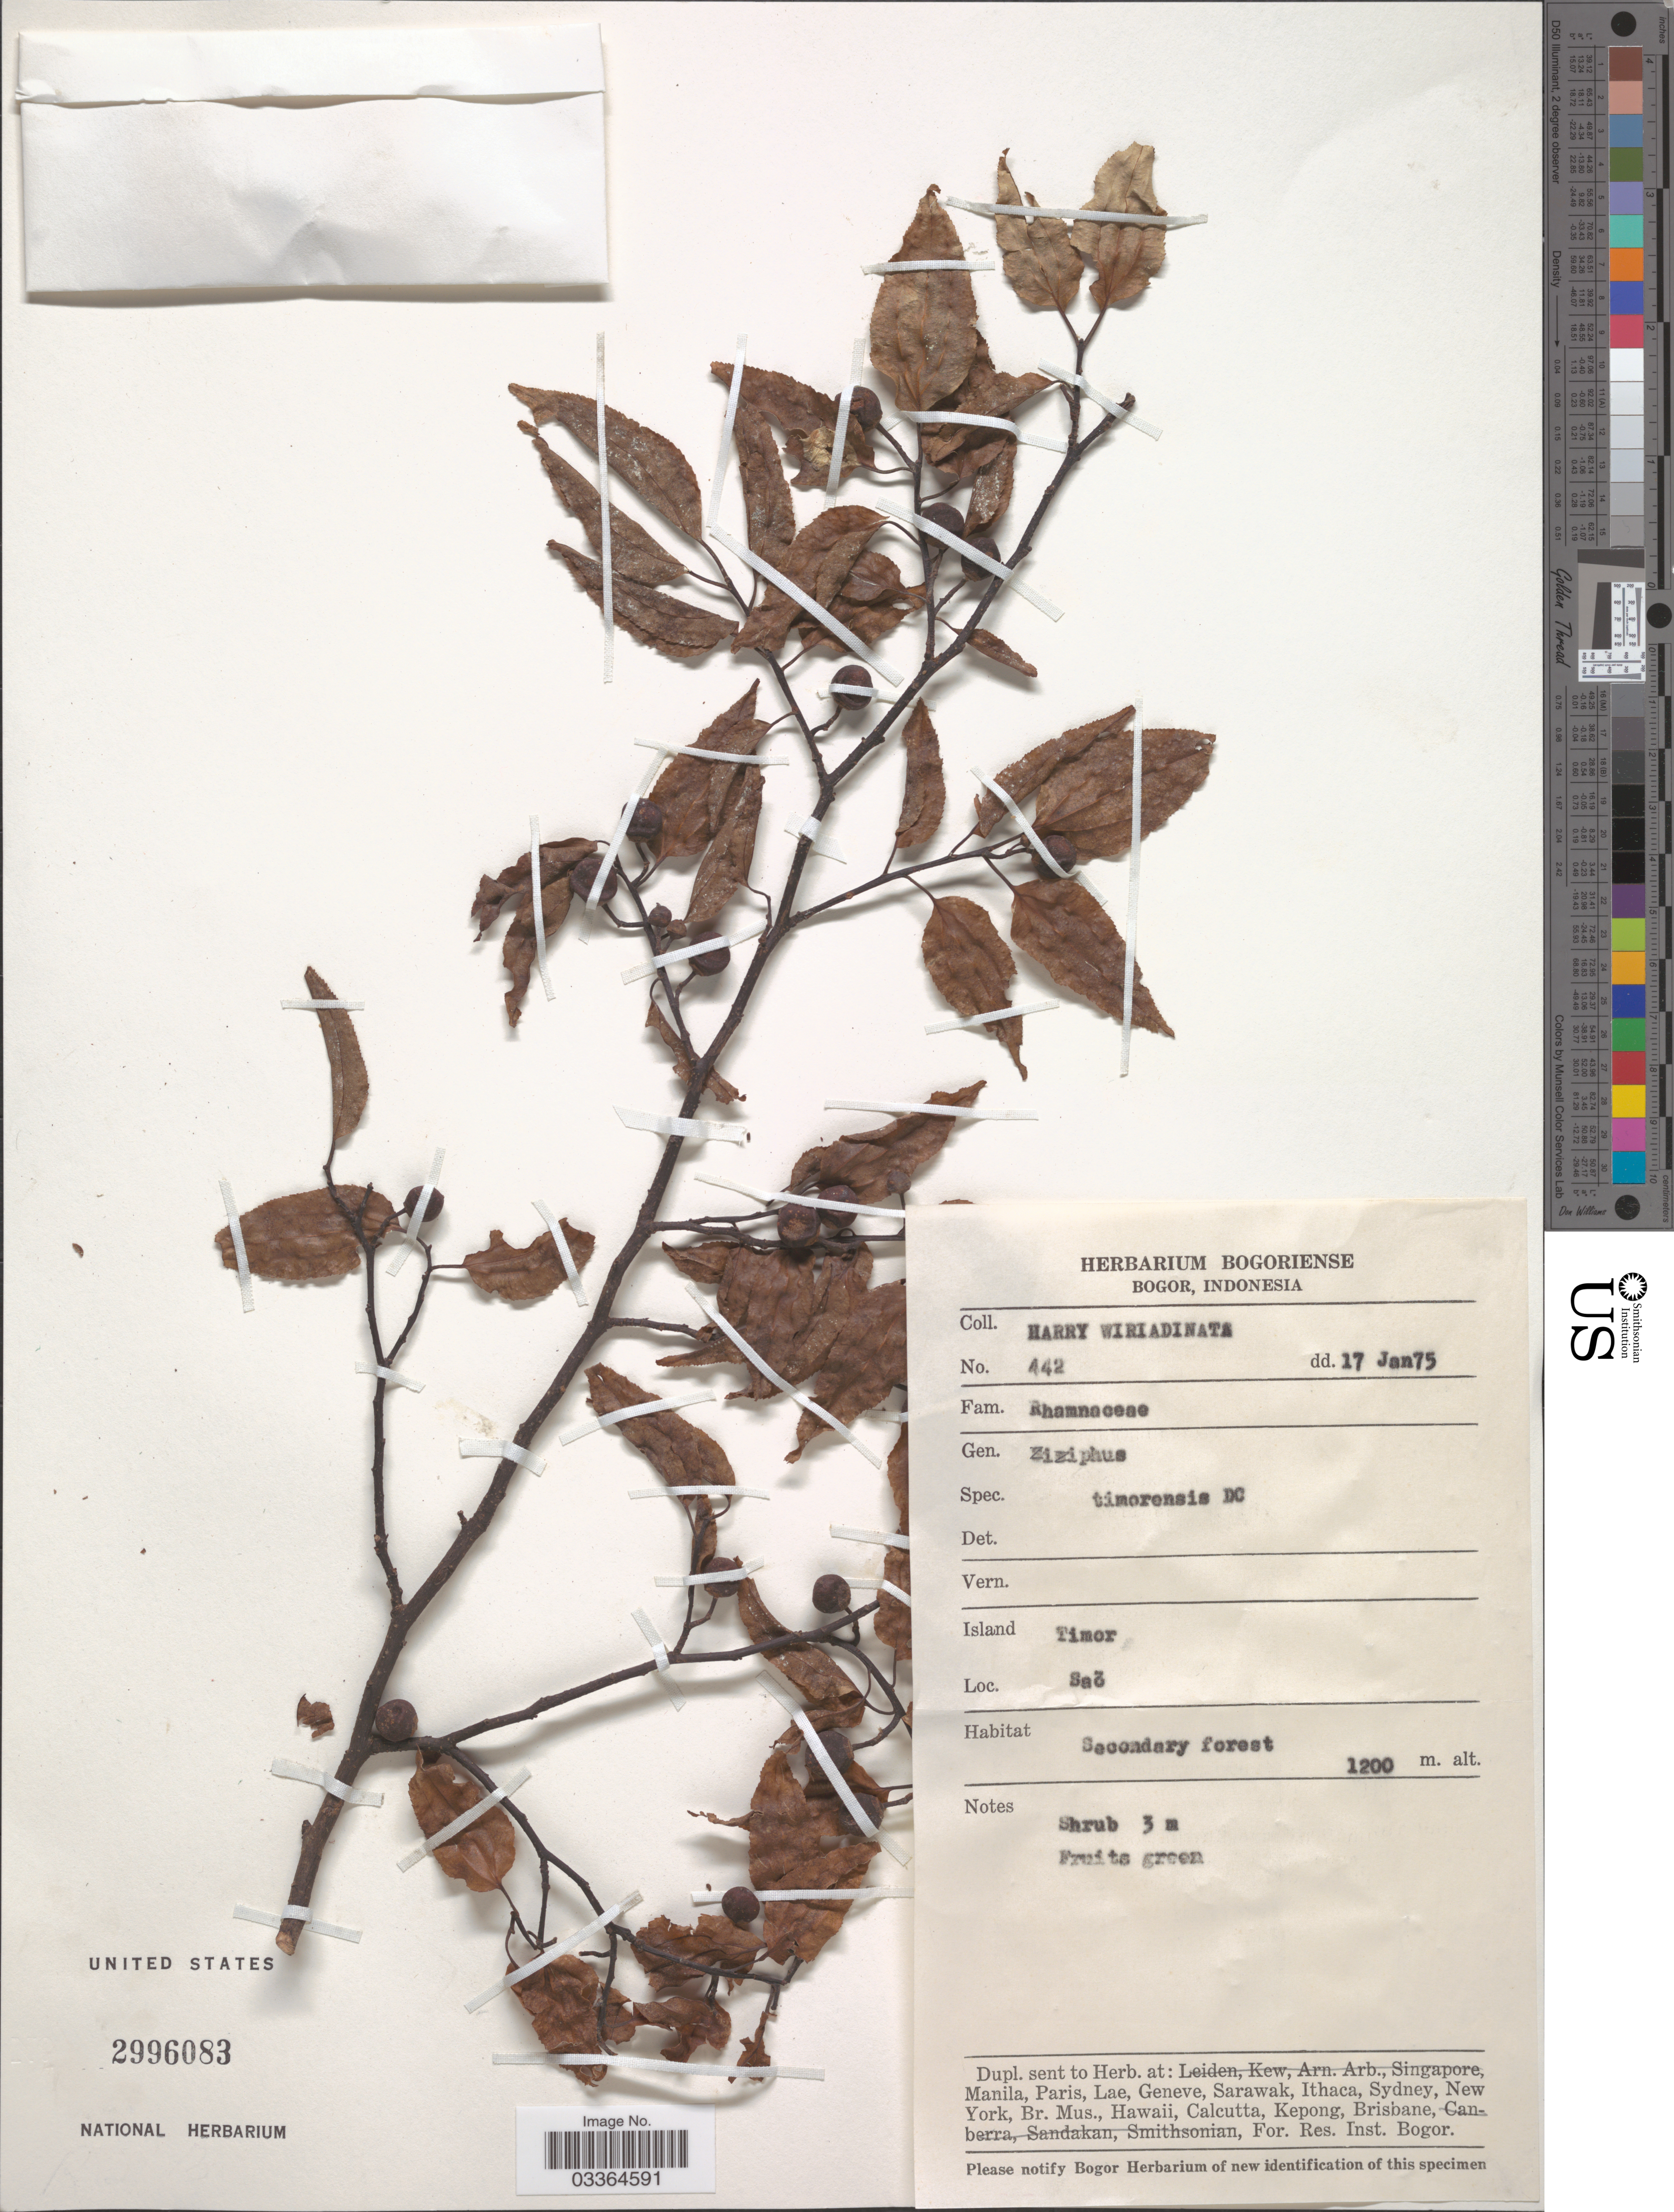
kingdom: Plantae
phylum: Tracheophyta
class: Magnoliopsida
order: Rosales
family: Rhamnaceae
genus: Ziziphus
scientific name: Ziziphus timoriensis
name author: DC.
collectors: H. Wiriadinata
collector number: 442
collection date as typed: Transcribed d/m/y: 17/1/75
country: Indonesia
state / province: Nusa Tenggara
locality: Island Timor. Saö.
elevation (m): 1200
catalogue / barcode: US 2996083